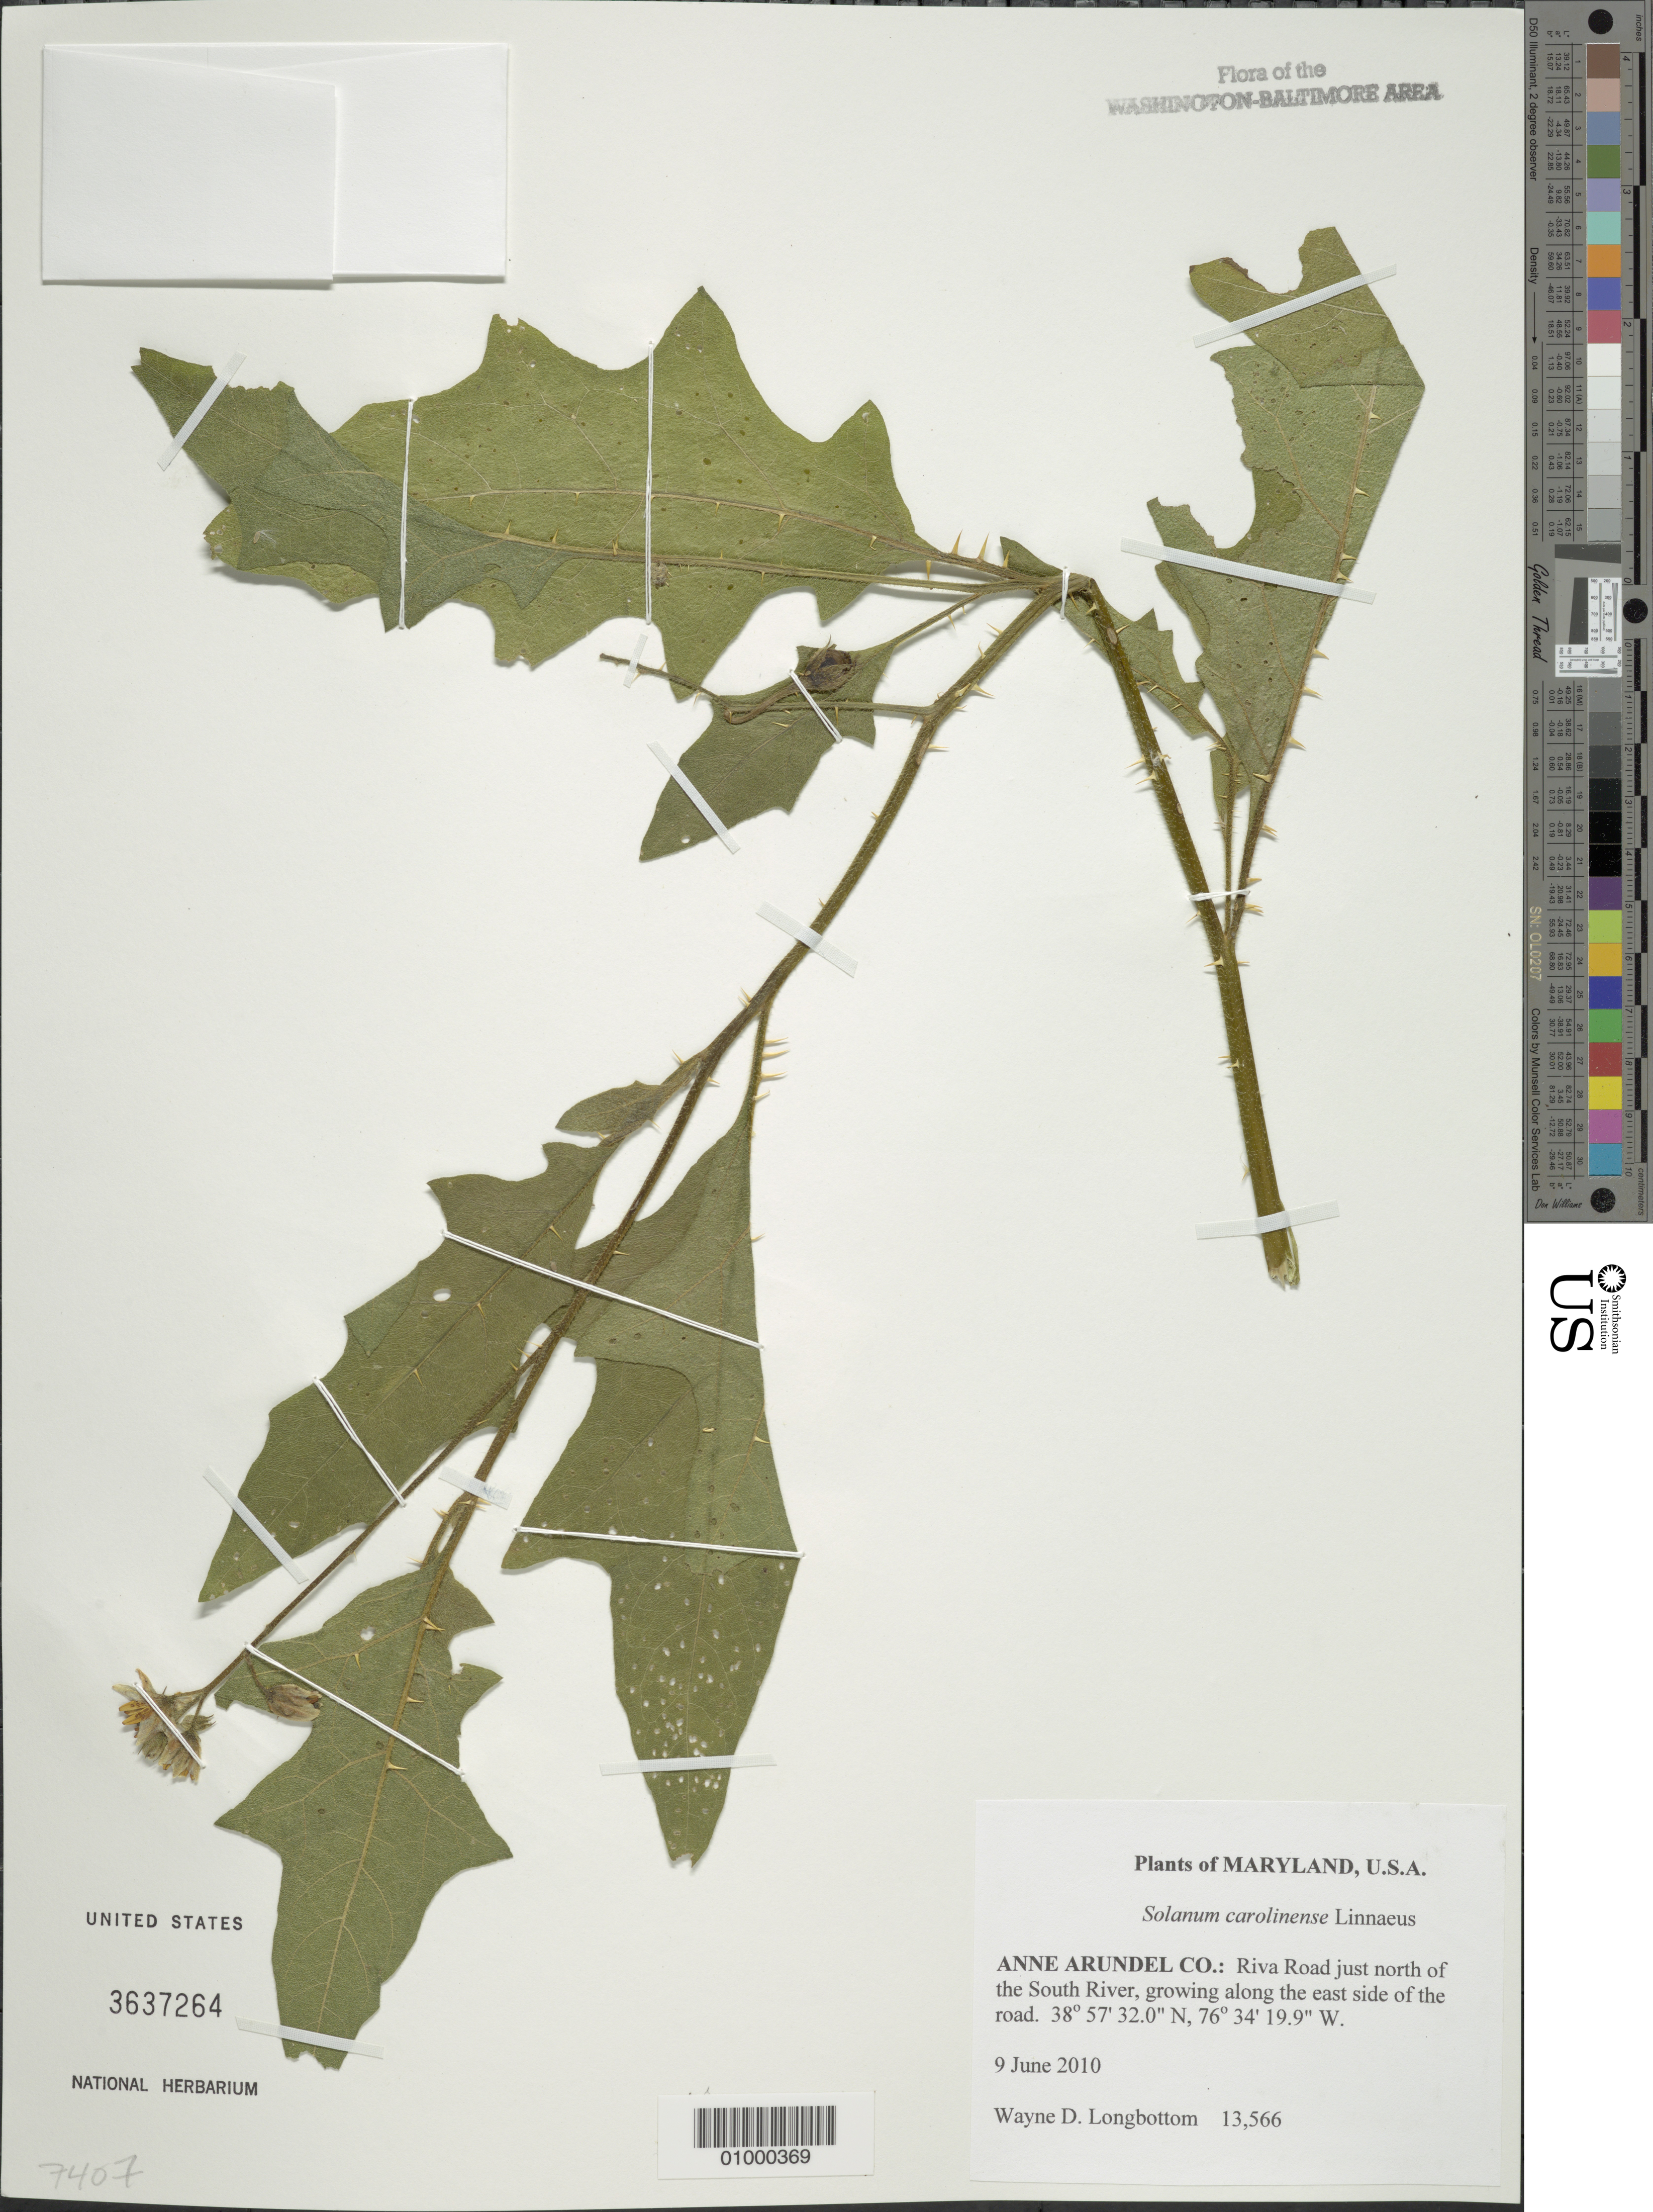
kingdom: Plantae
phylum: Tracheophyta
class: Magnoliopsida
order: Solanales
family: Solanaceae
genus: Solanum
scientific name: Solanum carolinense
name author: L.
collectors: W. D. Longbottom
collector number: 13566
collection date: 2010-06-09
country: United States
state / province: Maryland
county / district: Anne Arundel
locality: Riva Road just north of the South River, growing along the east side of the road.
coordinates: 38 57 32 N, 76 34 19.9 W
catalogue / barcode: US 3637264